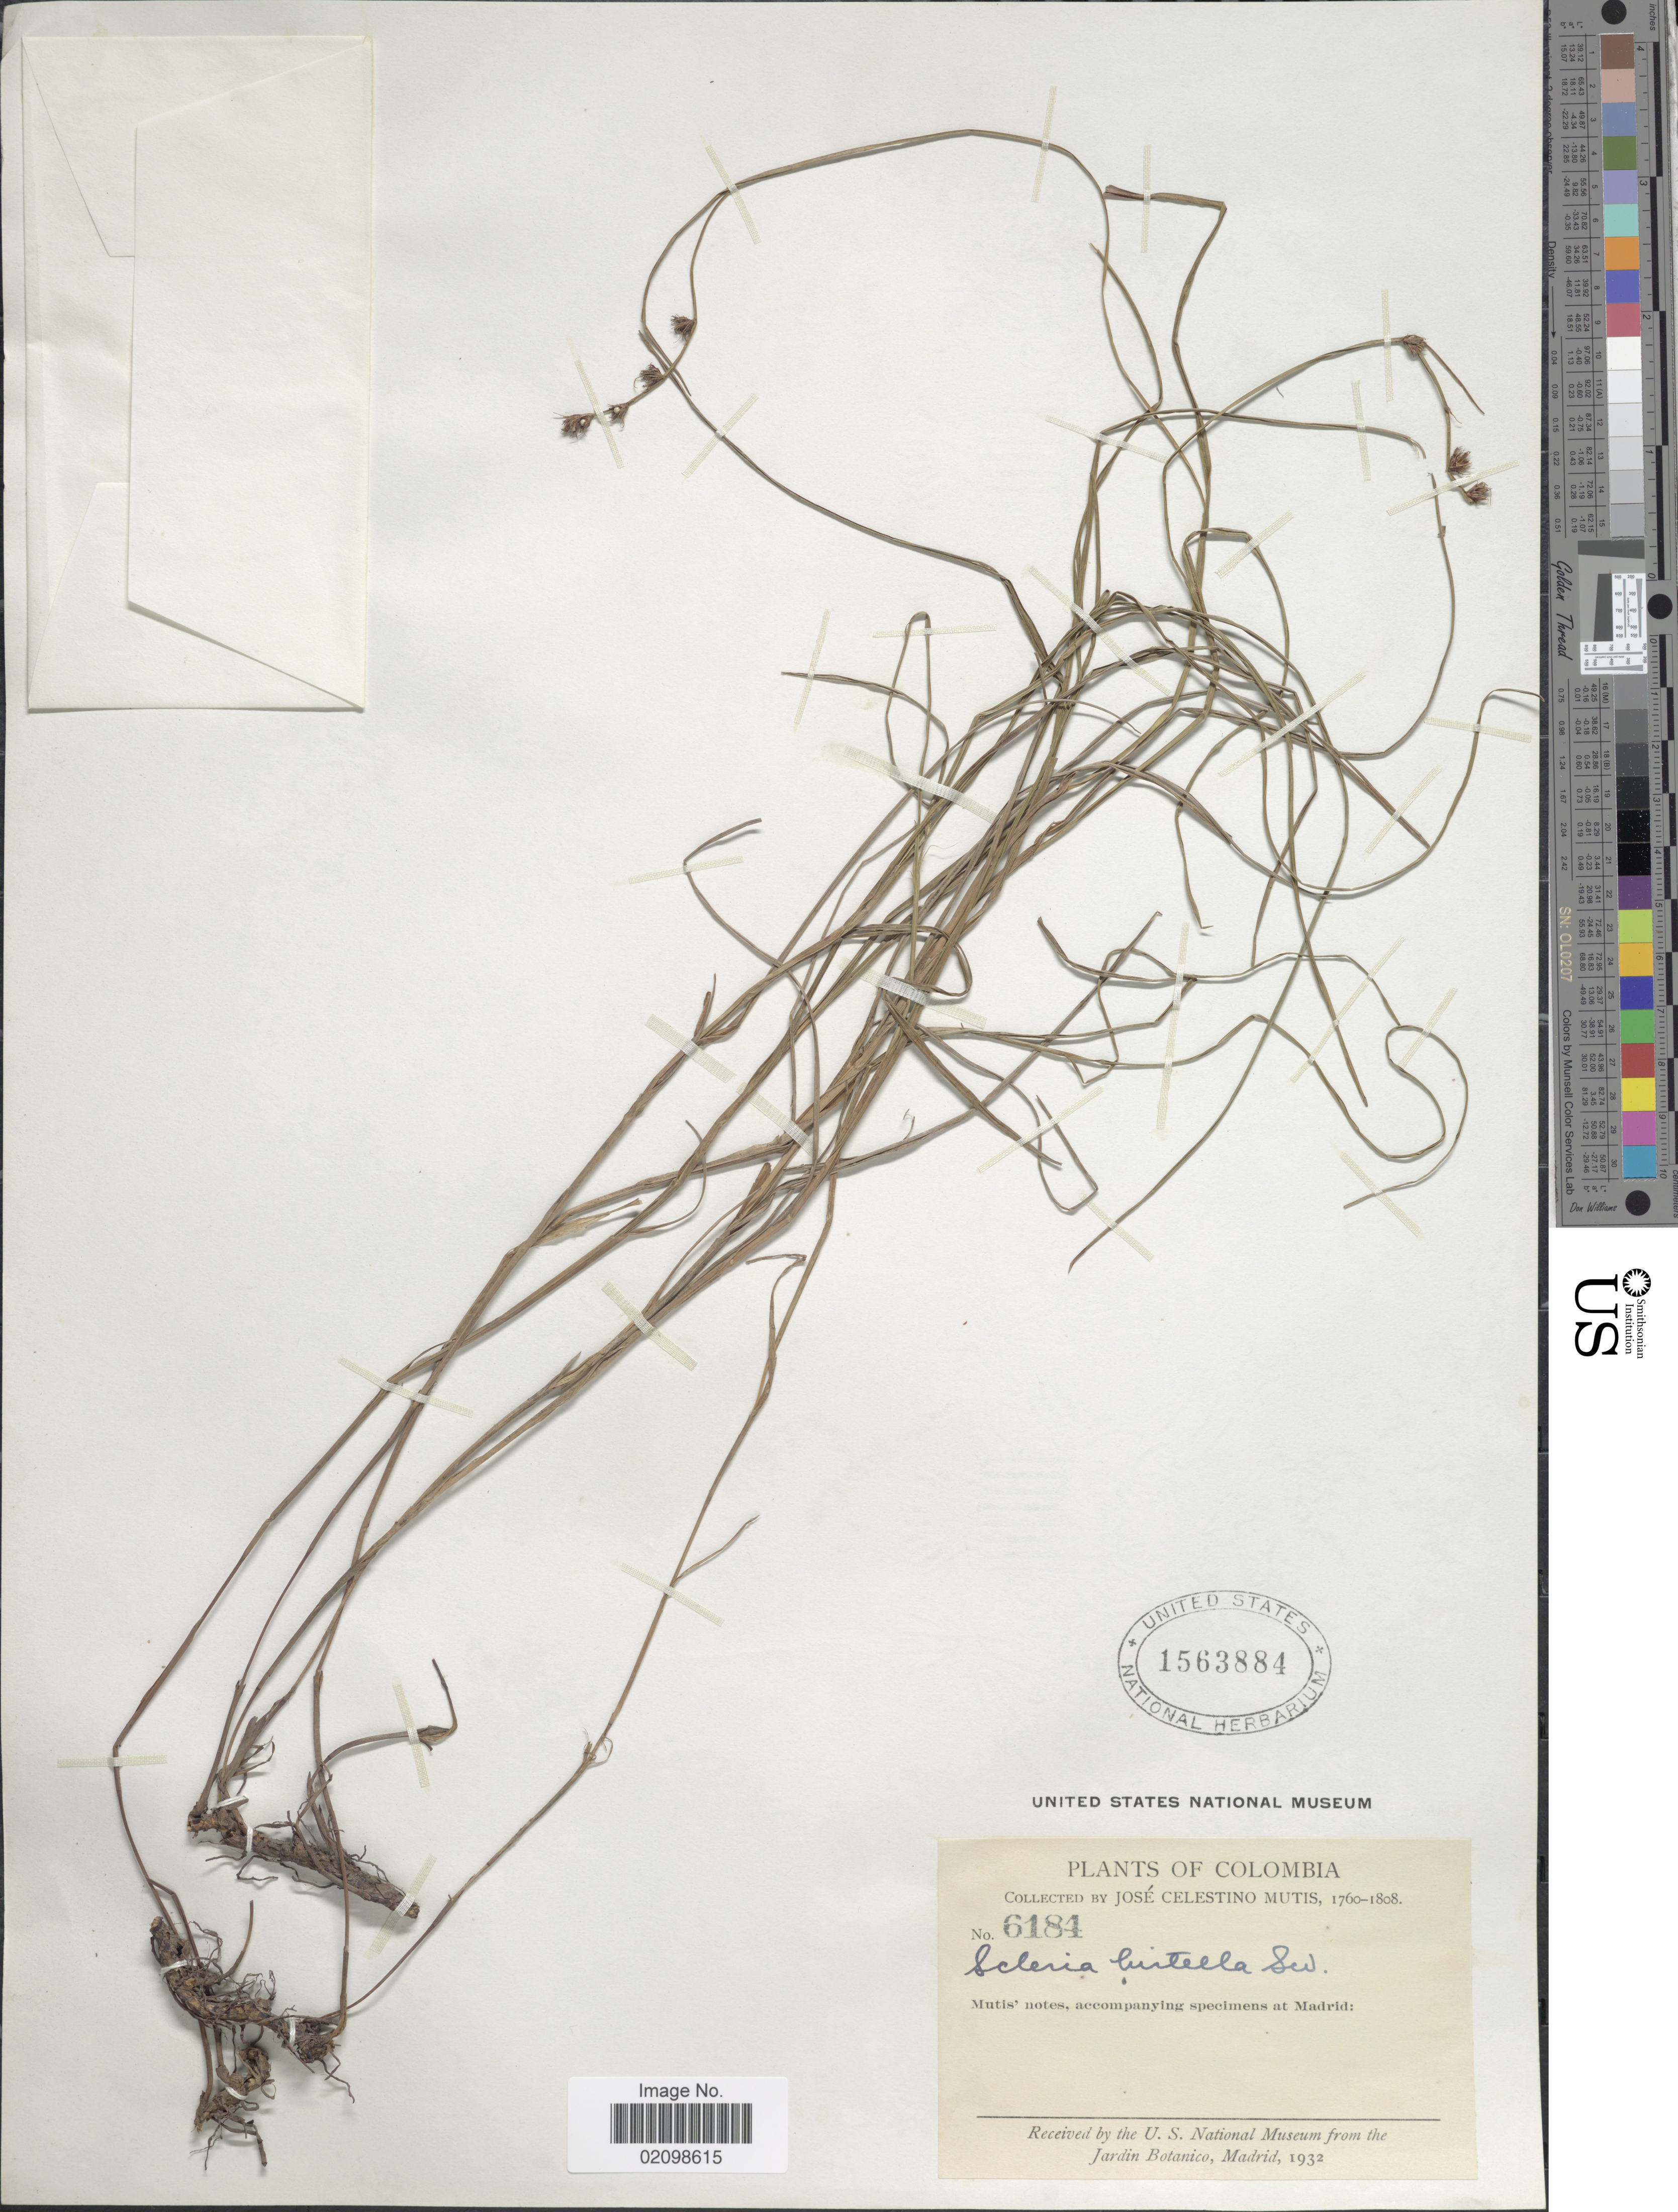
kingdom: Plantae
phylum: Tracheophyta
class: Liliopsida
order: Poales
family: Cyperaceae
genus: Scleria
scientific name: Scleria distans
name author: Poir.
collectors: J. C. B. Mutis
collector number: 6184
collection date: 1760/1808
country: Colombia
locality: Colombia.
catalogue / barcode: US 1563884